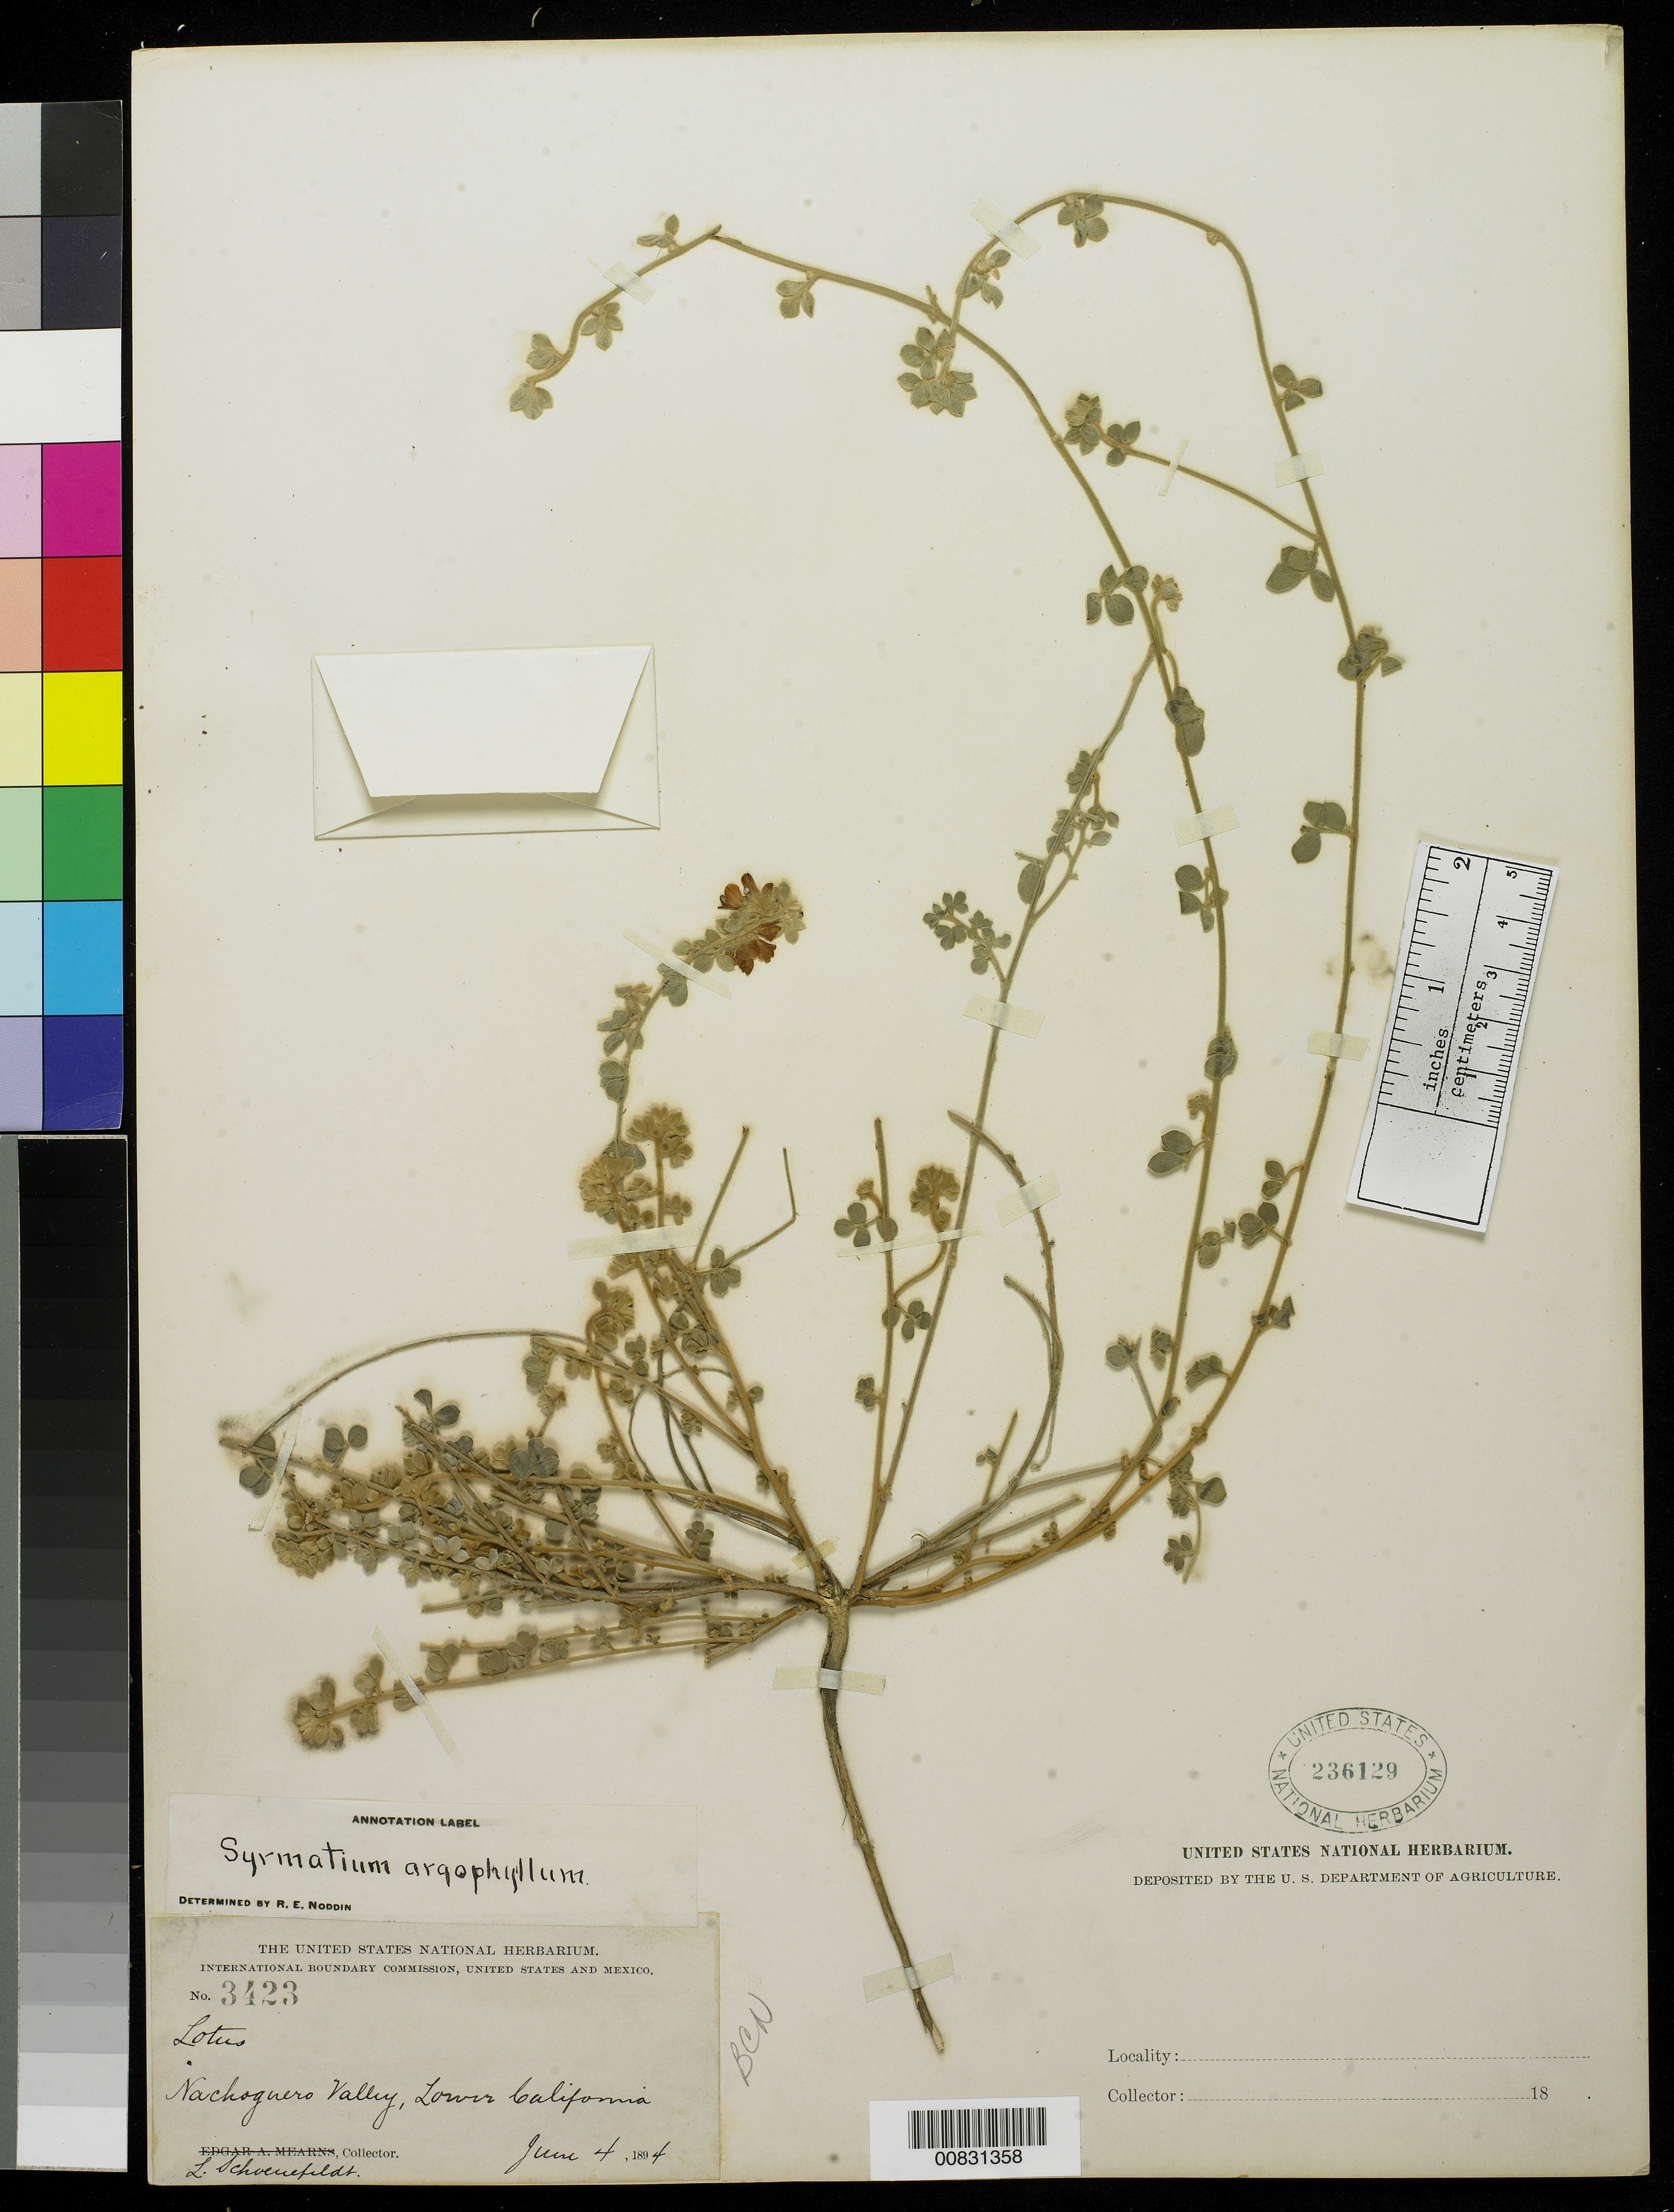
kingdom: Plantae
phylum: Tracheophyta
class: Magnoliopsida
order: Fabales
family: Fabaceae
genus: Syrmatium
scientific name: Syrmatium argophyllum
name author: (A. Gray) Greene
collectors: L. Schoenfeldt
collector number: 3423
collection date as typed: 04 Jun 1894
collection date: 1894-06-04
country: Mexico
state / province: Baja California Norte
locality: Nachoguero Valley, Baja California.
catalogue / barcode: US 236129